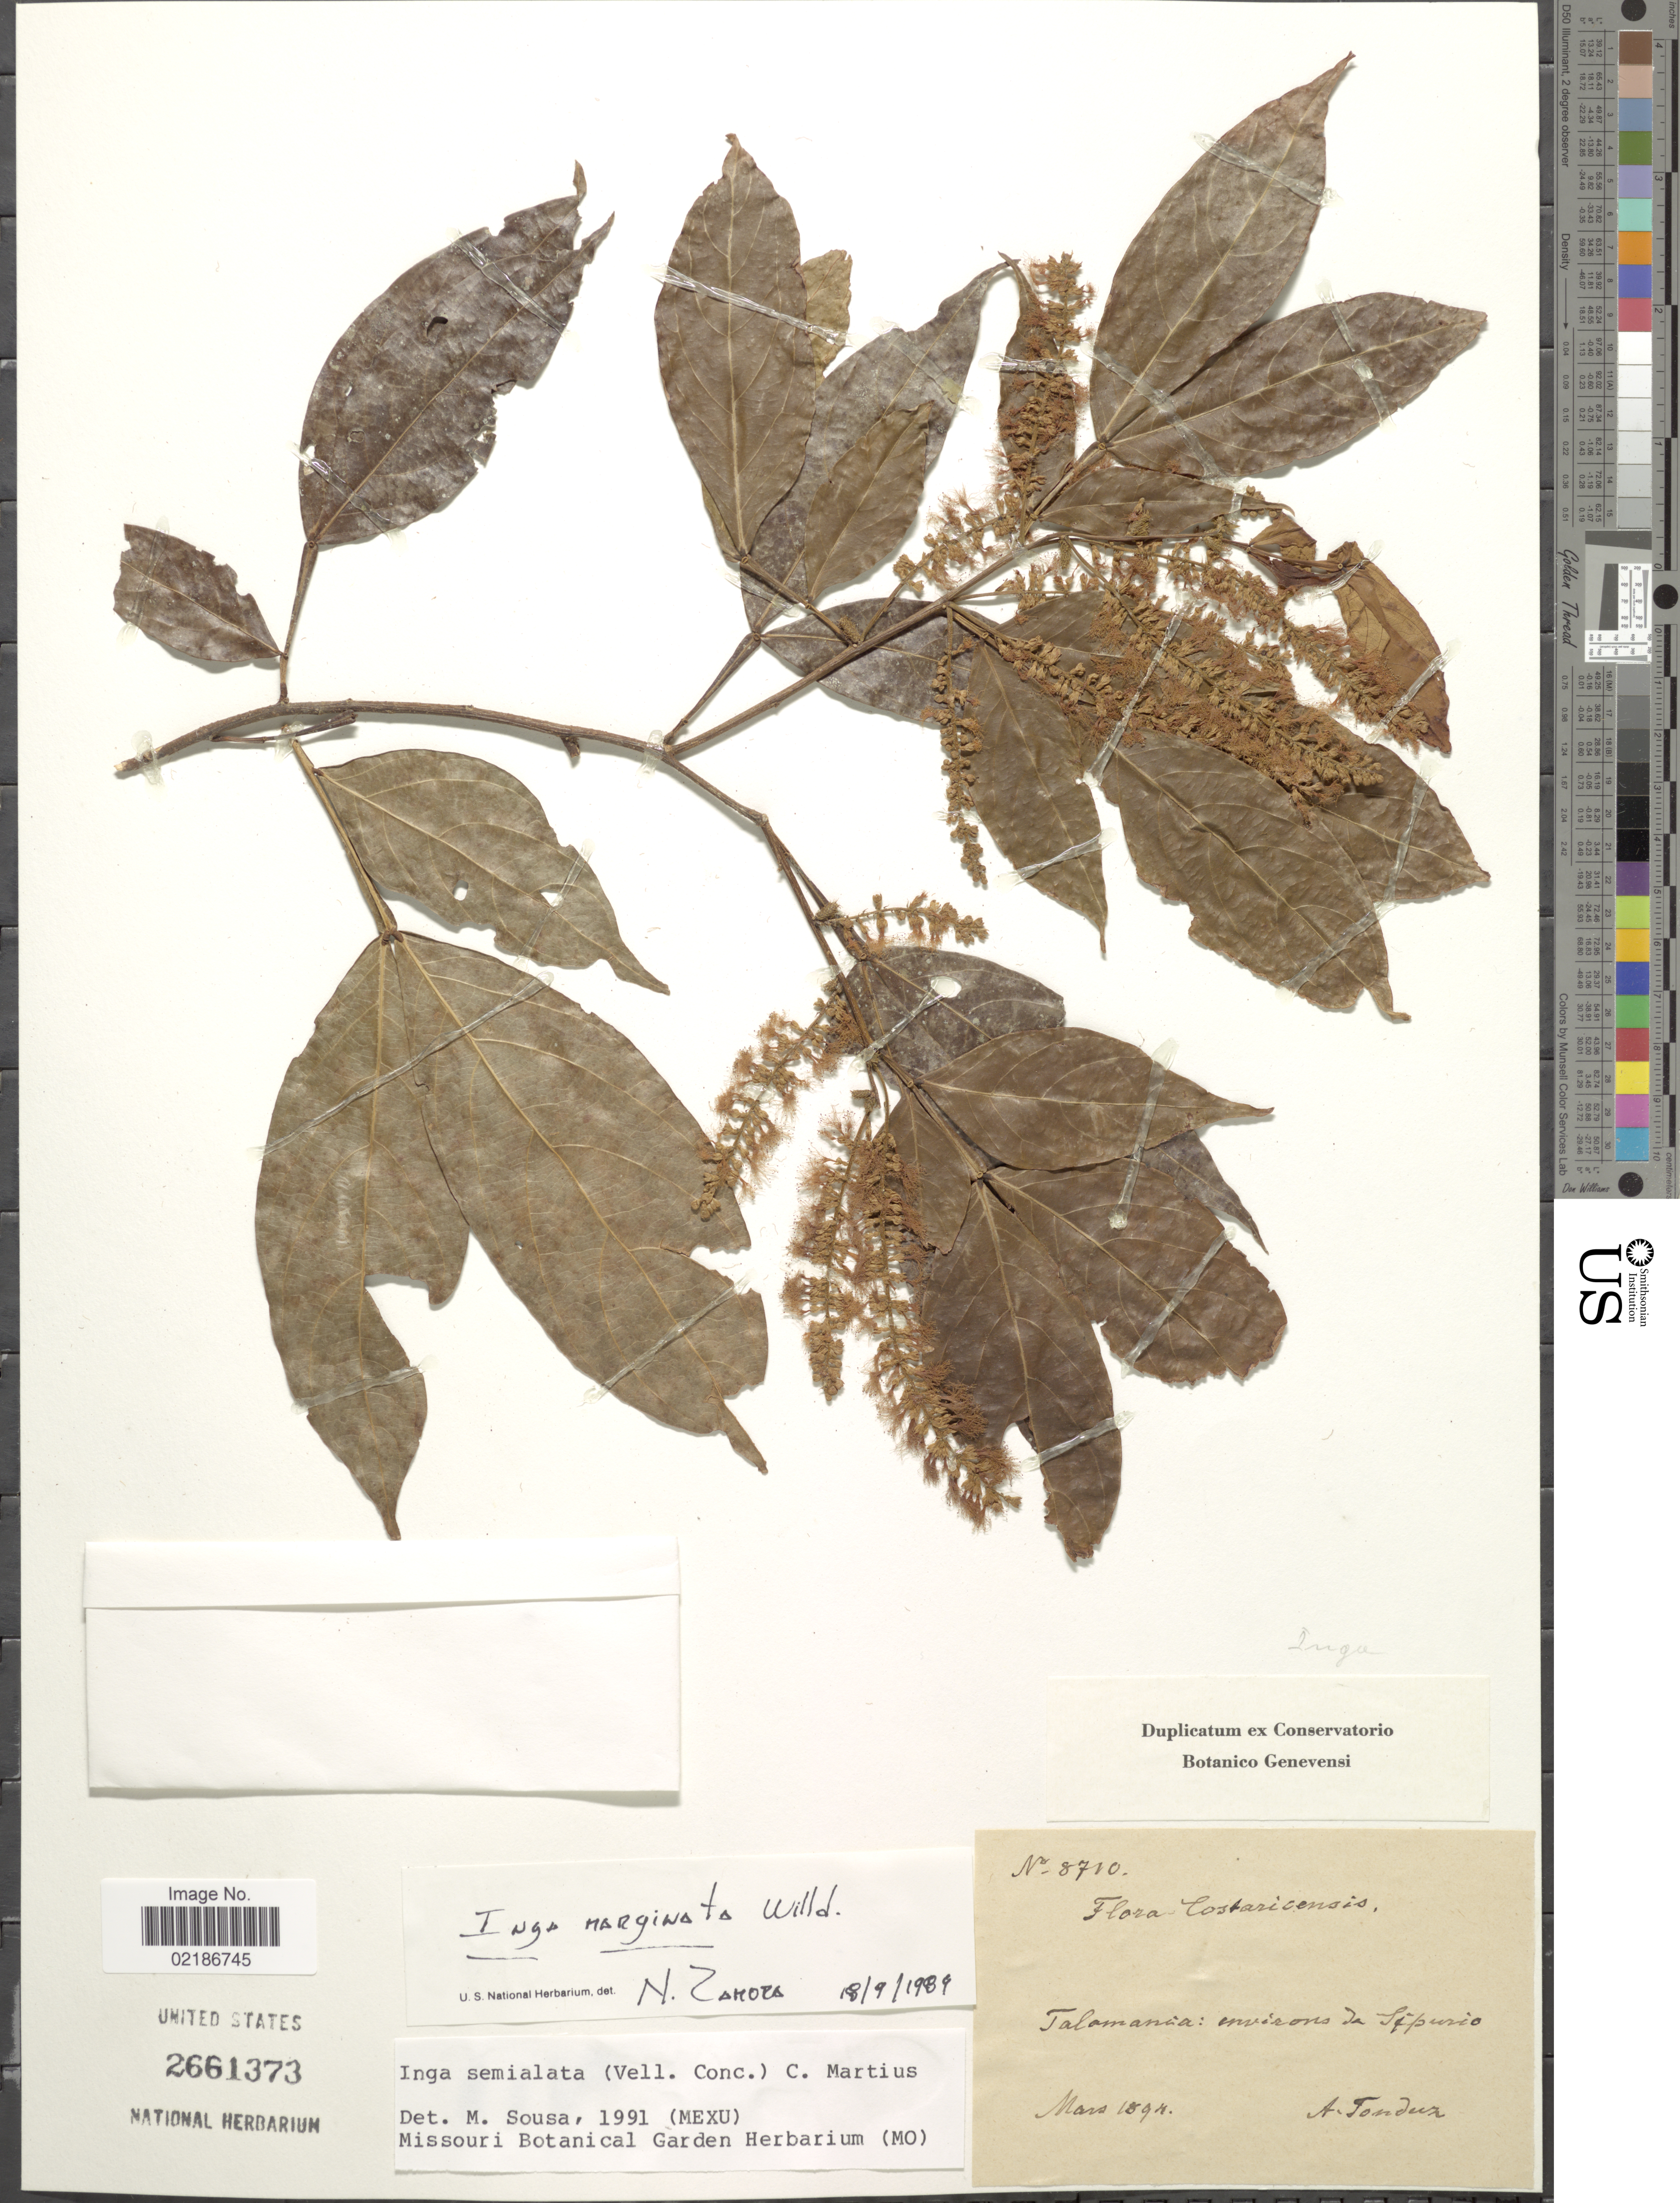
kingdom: Plantae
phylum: Tracheophyta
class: Magnoliopsida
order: Fabales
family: Fabaceae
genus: Inga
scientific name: Inga marginata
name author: Willd.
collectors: A. Tonduz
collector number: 8710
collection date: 1894-03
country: Costa Rica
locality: Talamanca, environs de Sipurio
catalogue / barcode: US 2661373